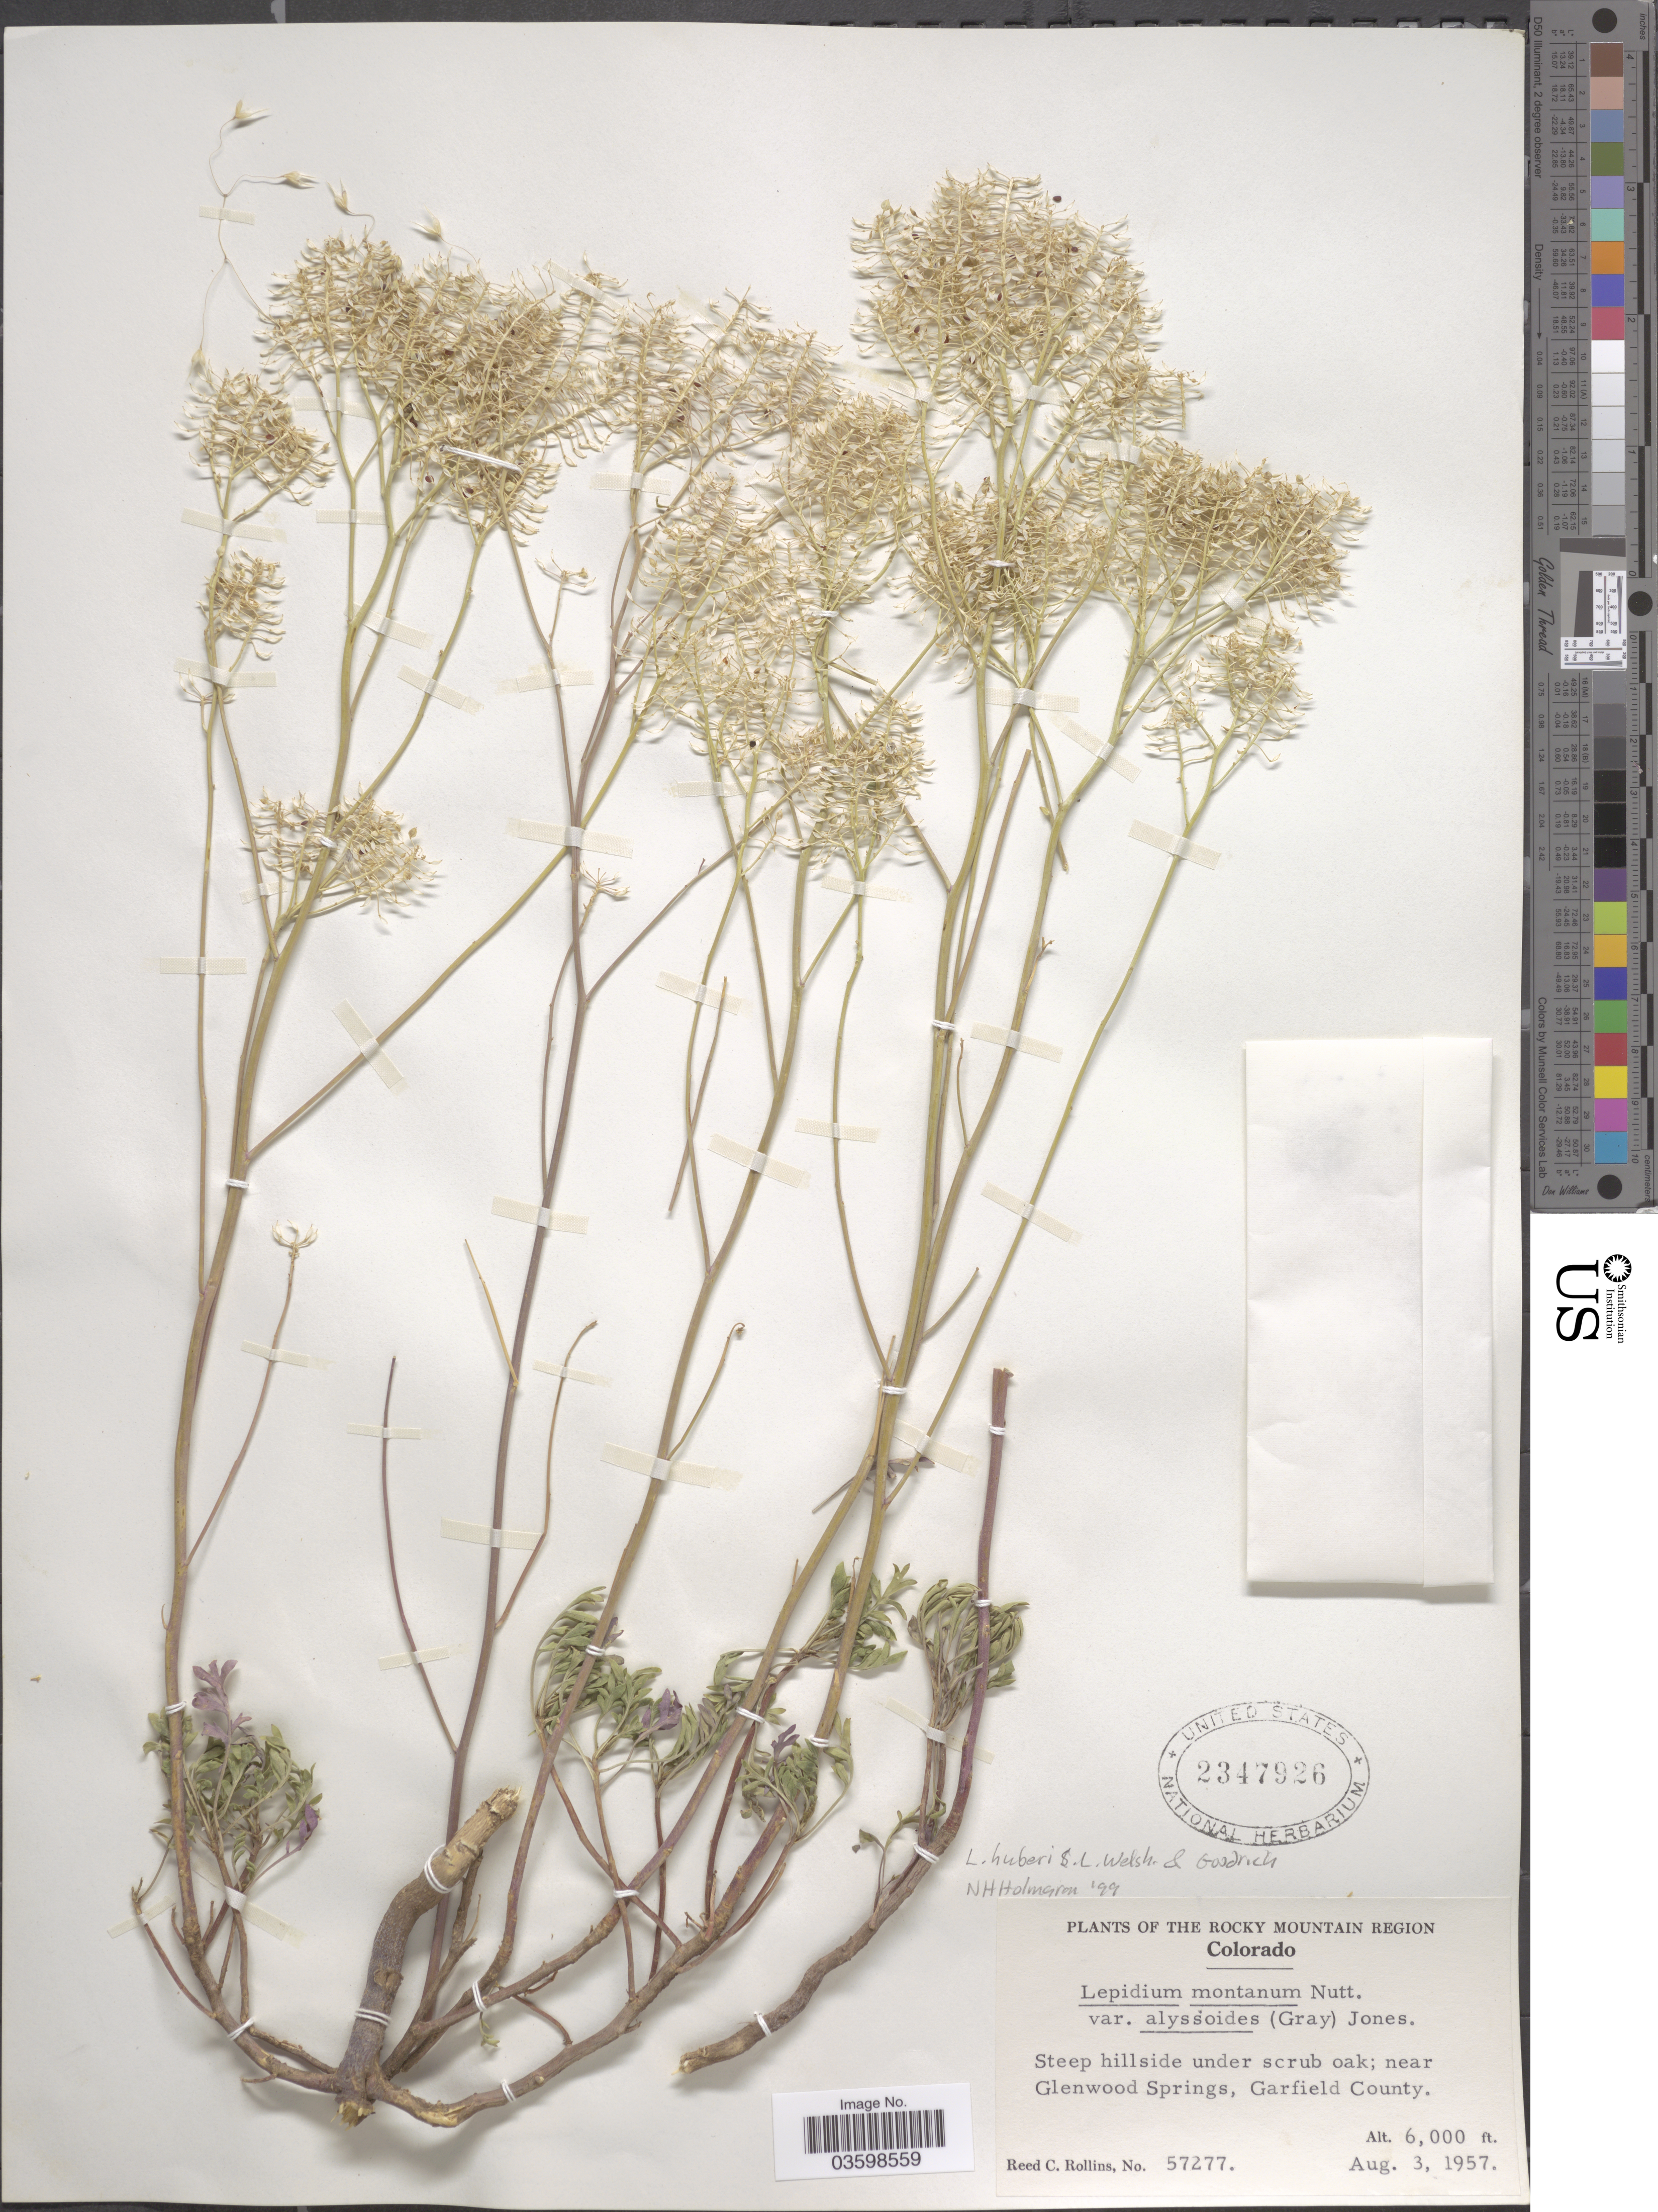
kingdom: Plantae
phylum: Tracheophyta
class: Magnoliopsida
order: Brassicales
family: Brassicaceae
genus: Lepidium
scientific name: Lepidium huberi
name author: S.L. Welsh & Goodrich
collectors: R. C. Rollins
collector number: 57277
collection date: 1957-08-03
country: United States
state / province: Colorado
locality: The Rocky Mountain Region. Near Glenwood Springs, Garfield County.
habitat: steep hillside under scrub oak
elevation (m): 1829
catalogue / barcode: US 2347926